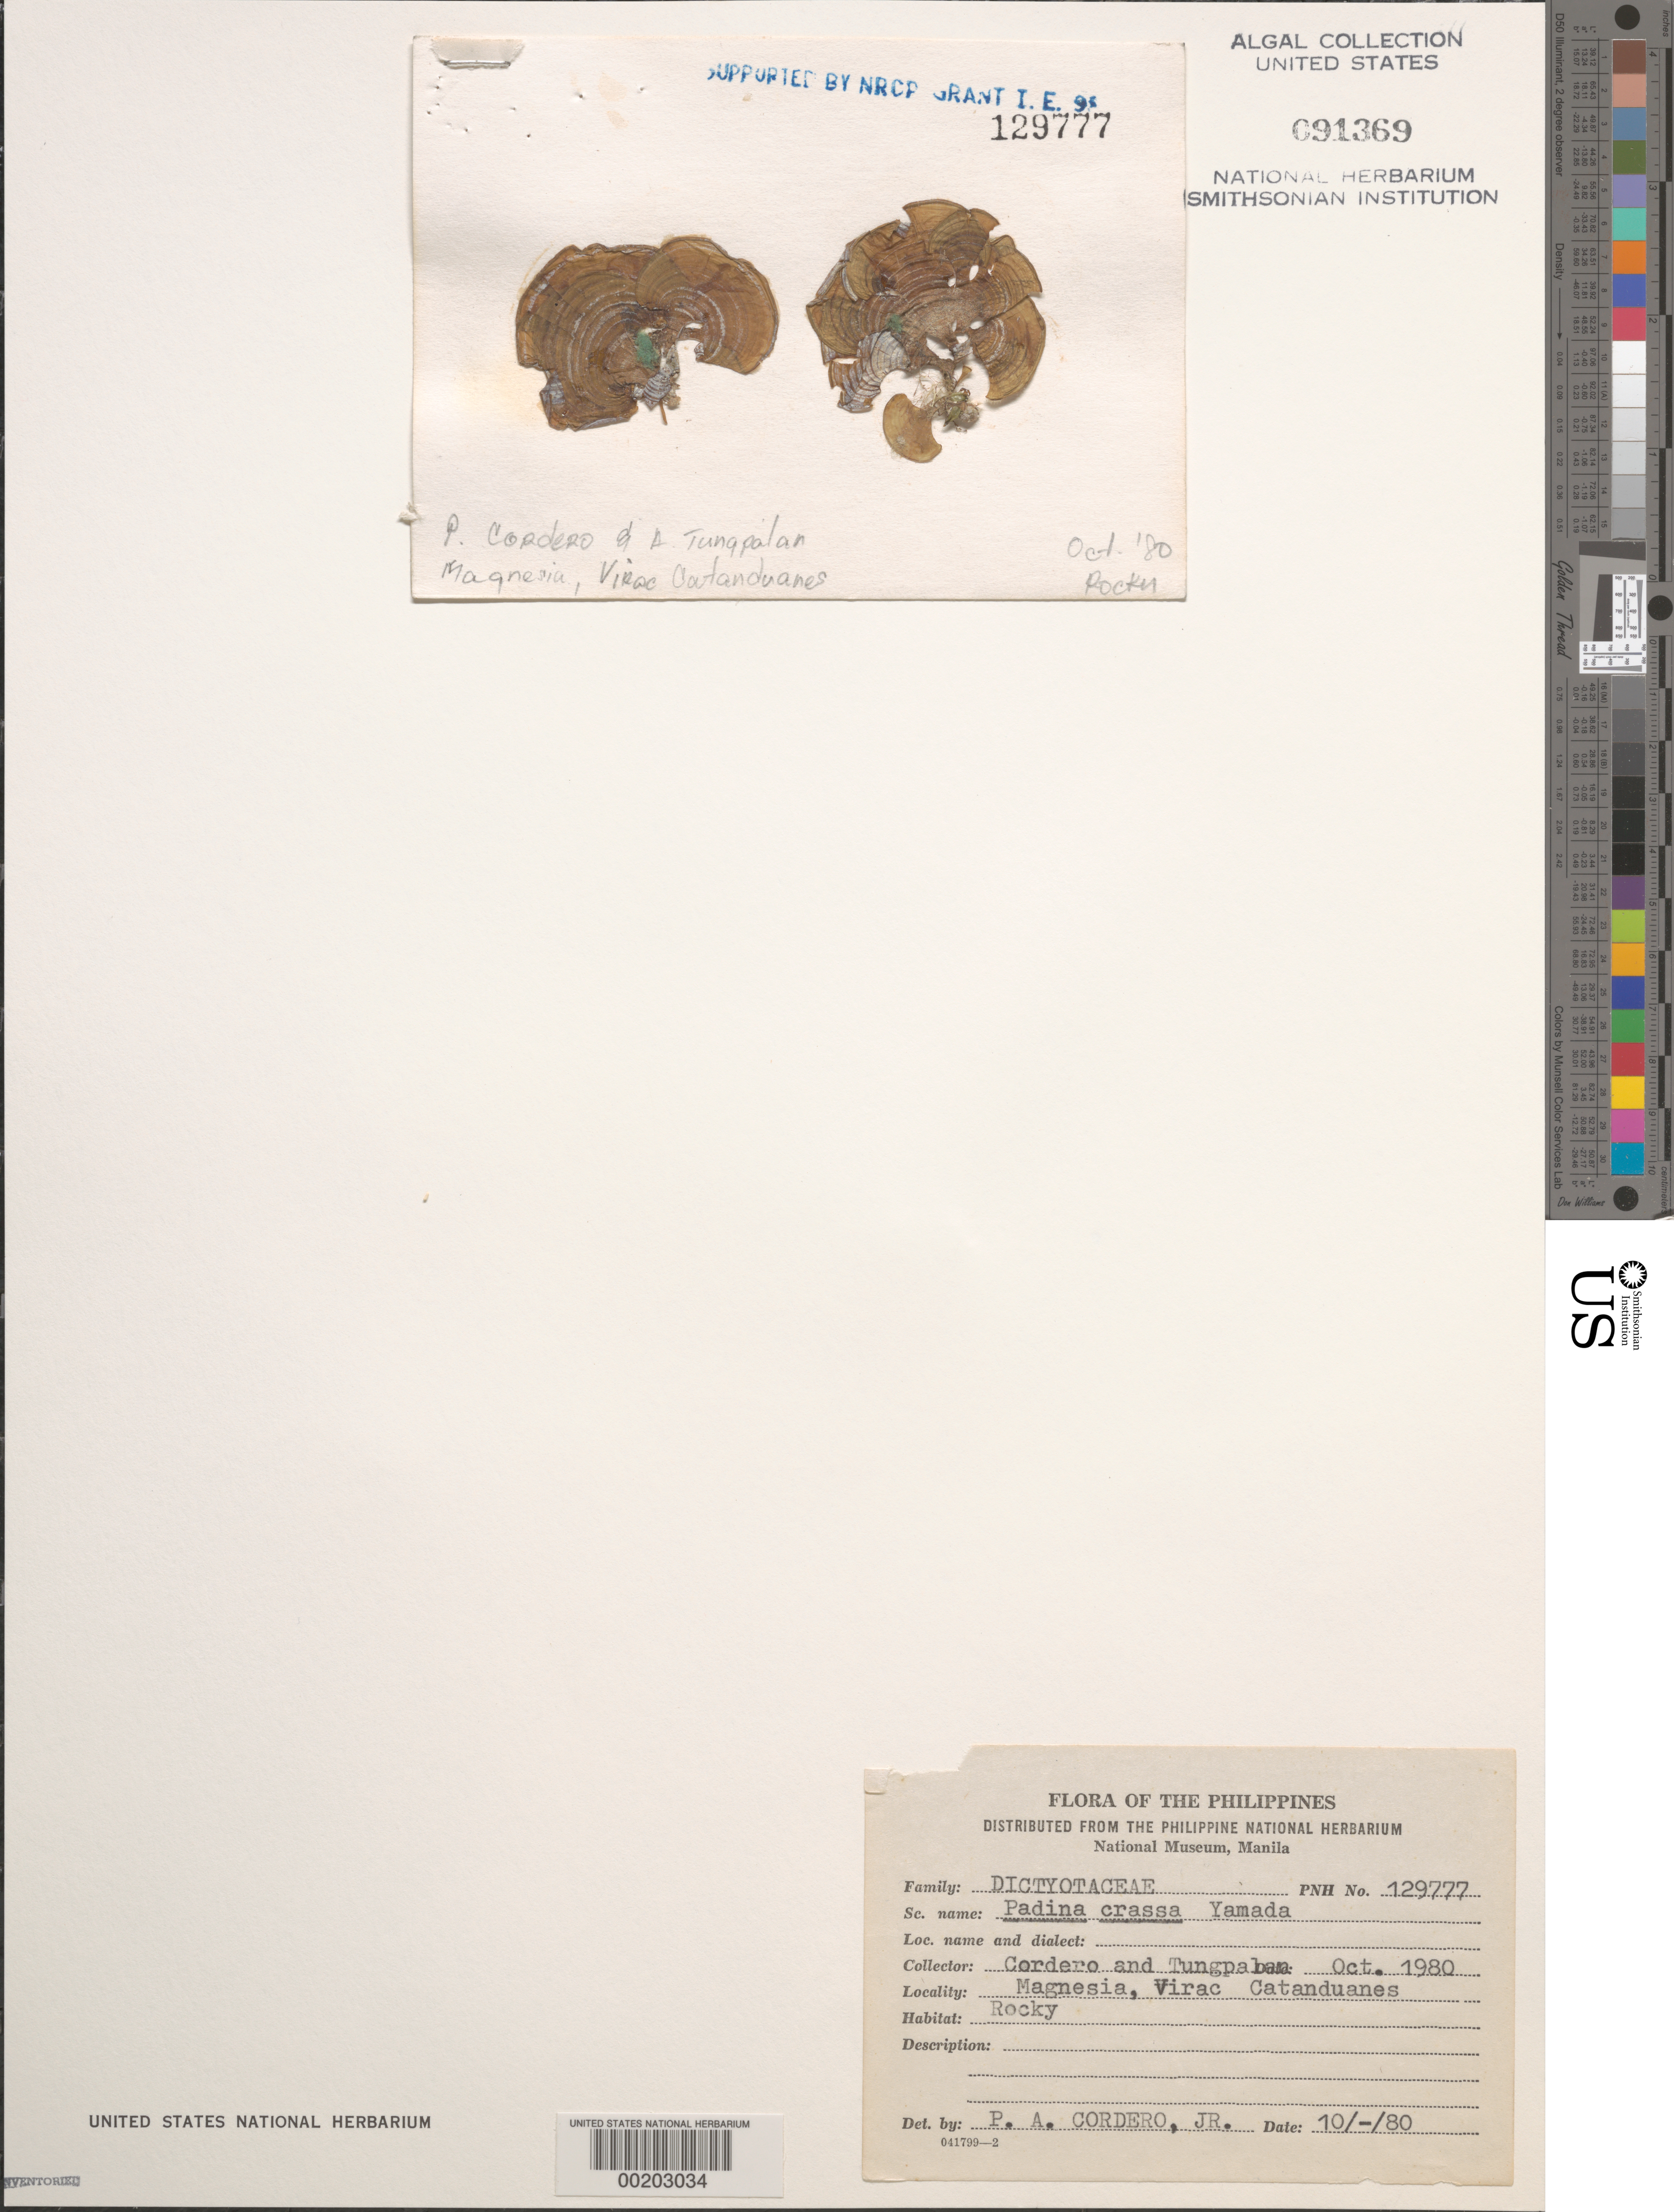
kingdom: Chromista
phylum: Ochrophyta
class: Phaeophyceae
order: Dictyotales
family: Dictyotaceae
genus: Padina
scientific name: Padina gymnospora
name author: (Kütz.) O.G. Sond.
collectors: P. A. Cordero & A. Tungpalan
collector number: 129777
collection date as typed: Oct 1980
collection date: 1980-10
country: Philippines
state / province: Bicol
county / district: Catanduanes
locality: Magnesia, virac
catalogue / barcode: US 91369